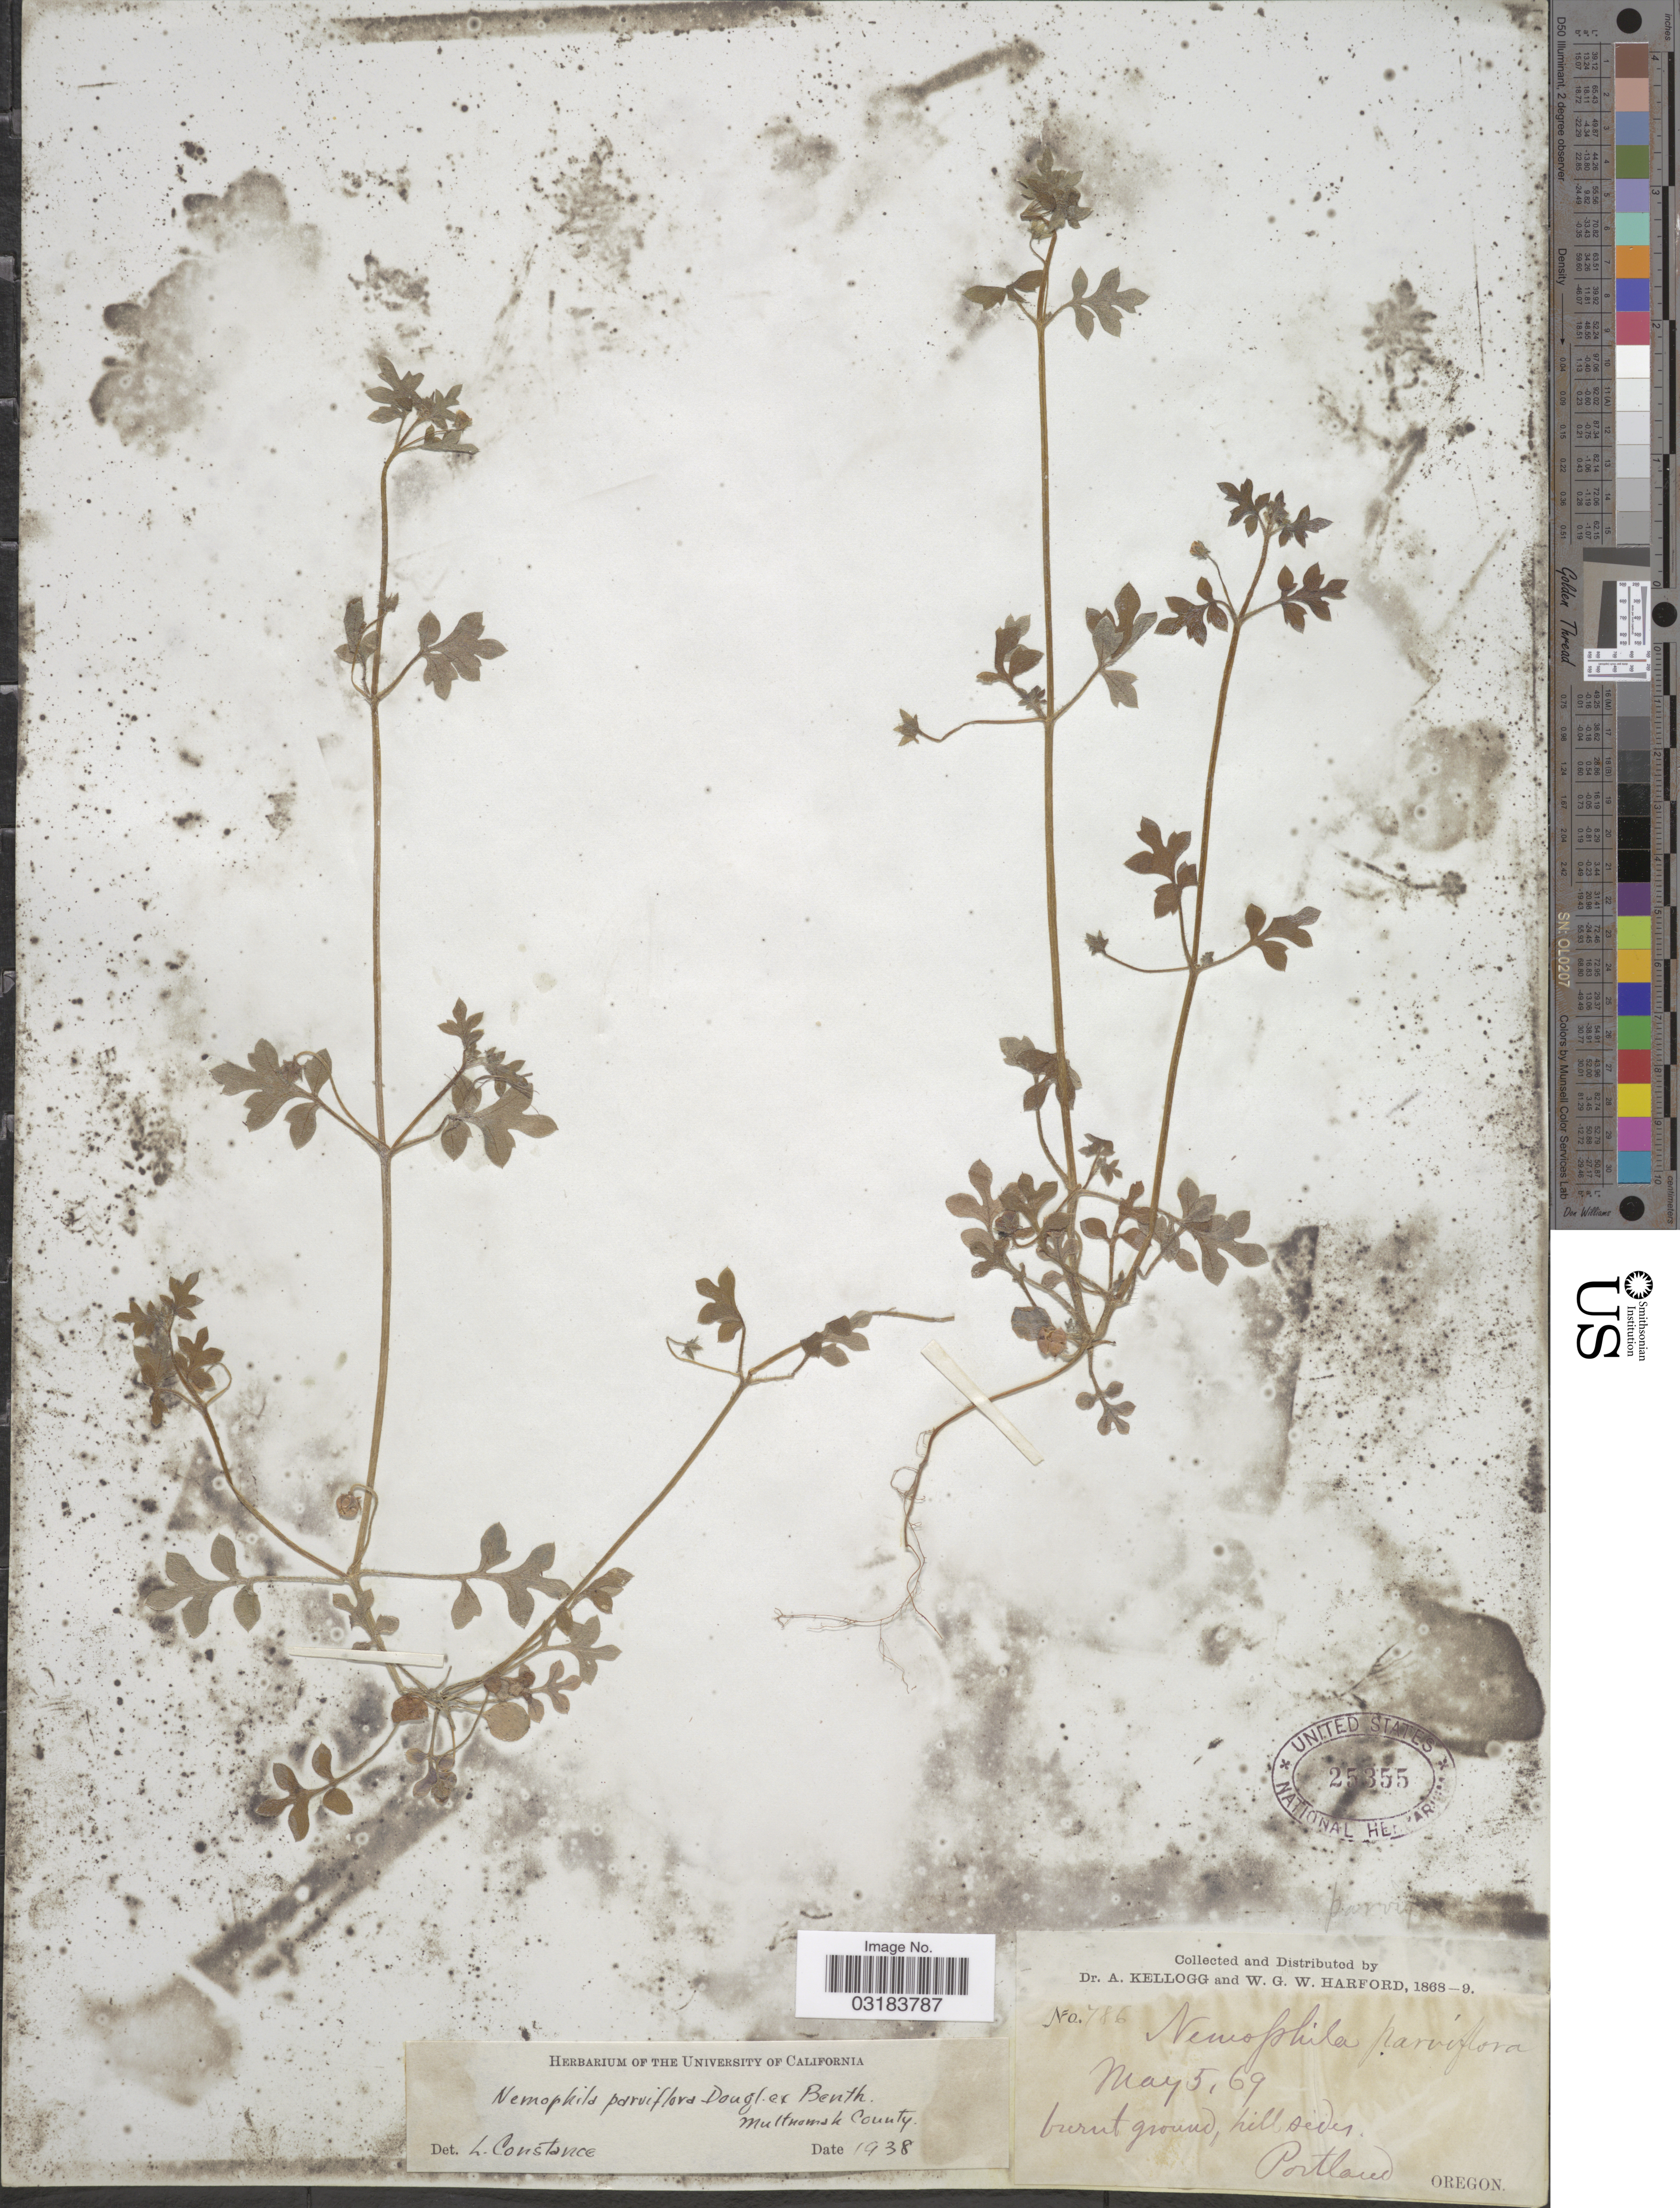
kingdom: Plantae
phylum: Tracheophyta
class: Magnoliopsida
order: Boraginales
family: Hydrophyllaceae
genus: Nemophila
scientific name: Nemophila parviflora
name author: Douglas ex Benth.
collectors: A. Kellogg & W. G. W. Harford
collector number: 786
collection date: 1869-05-05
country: United States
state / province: Oregon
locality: Portland.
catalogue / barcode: US 25355